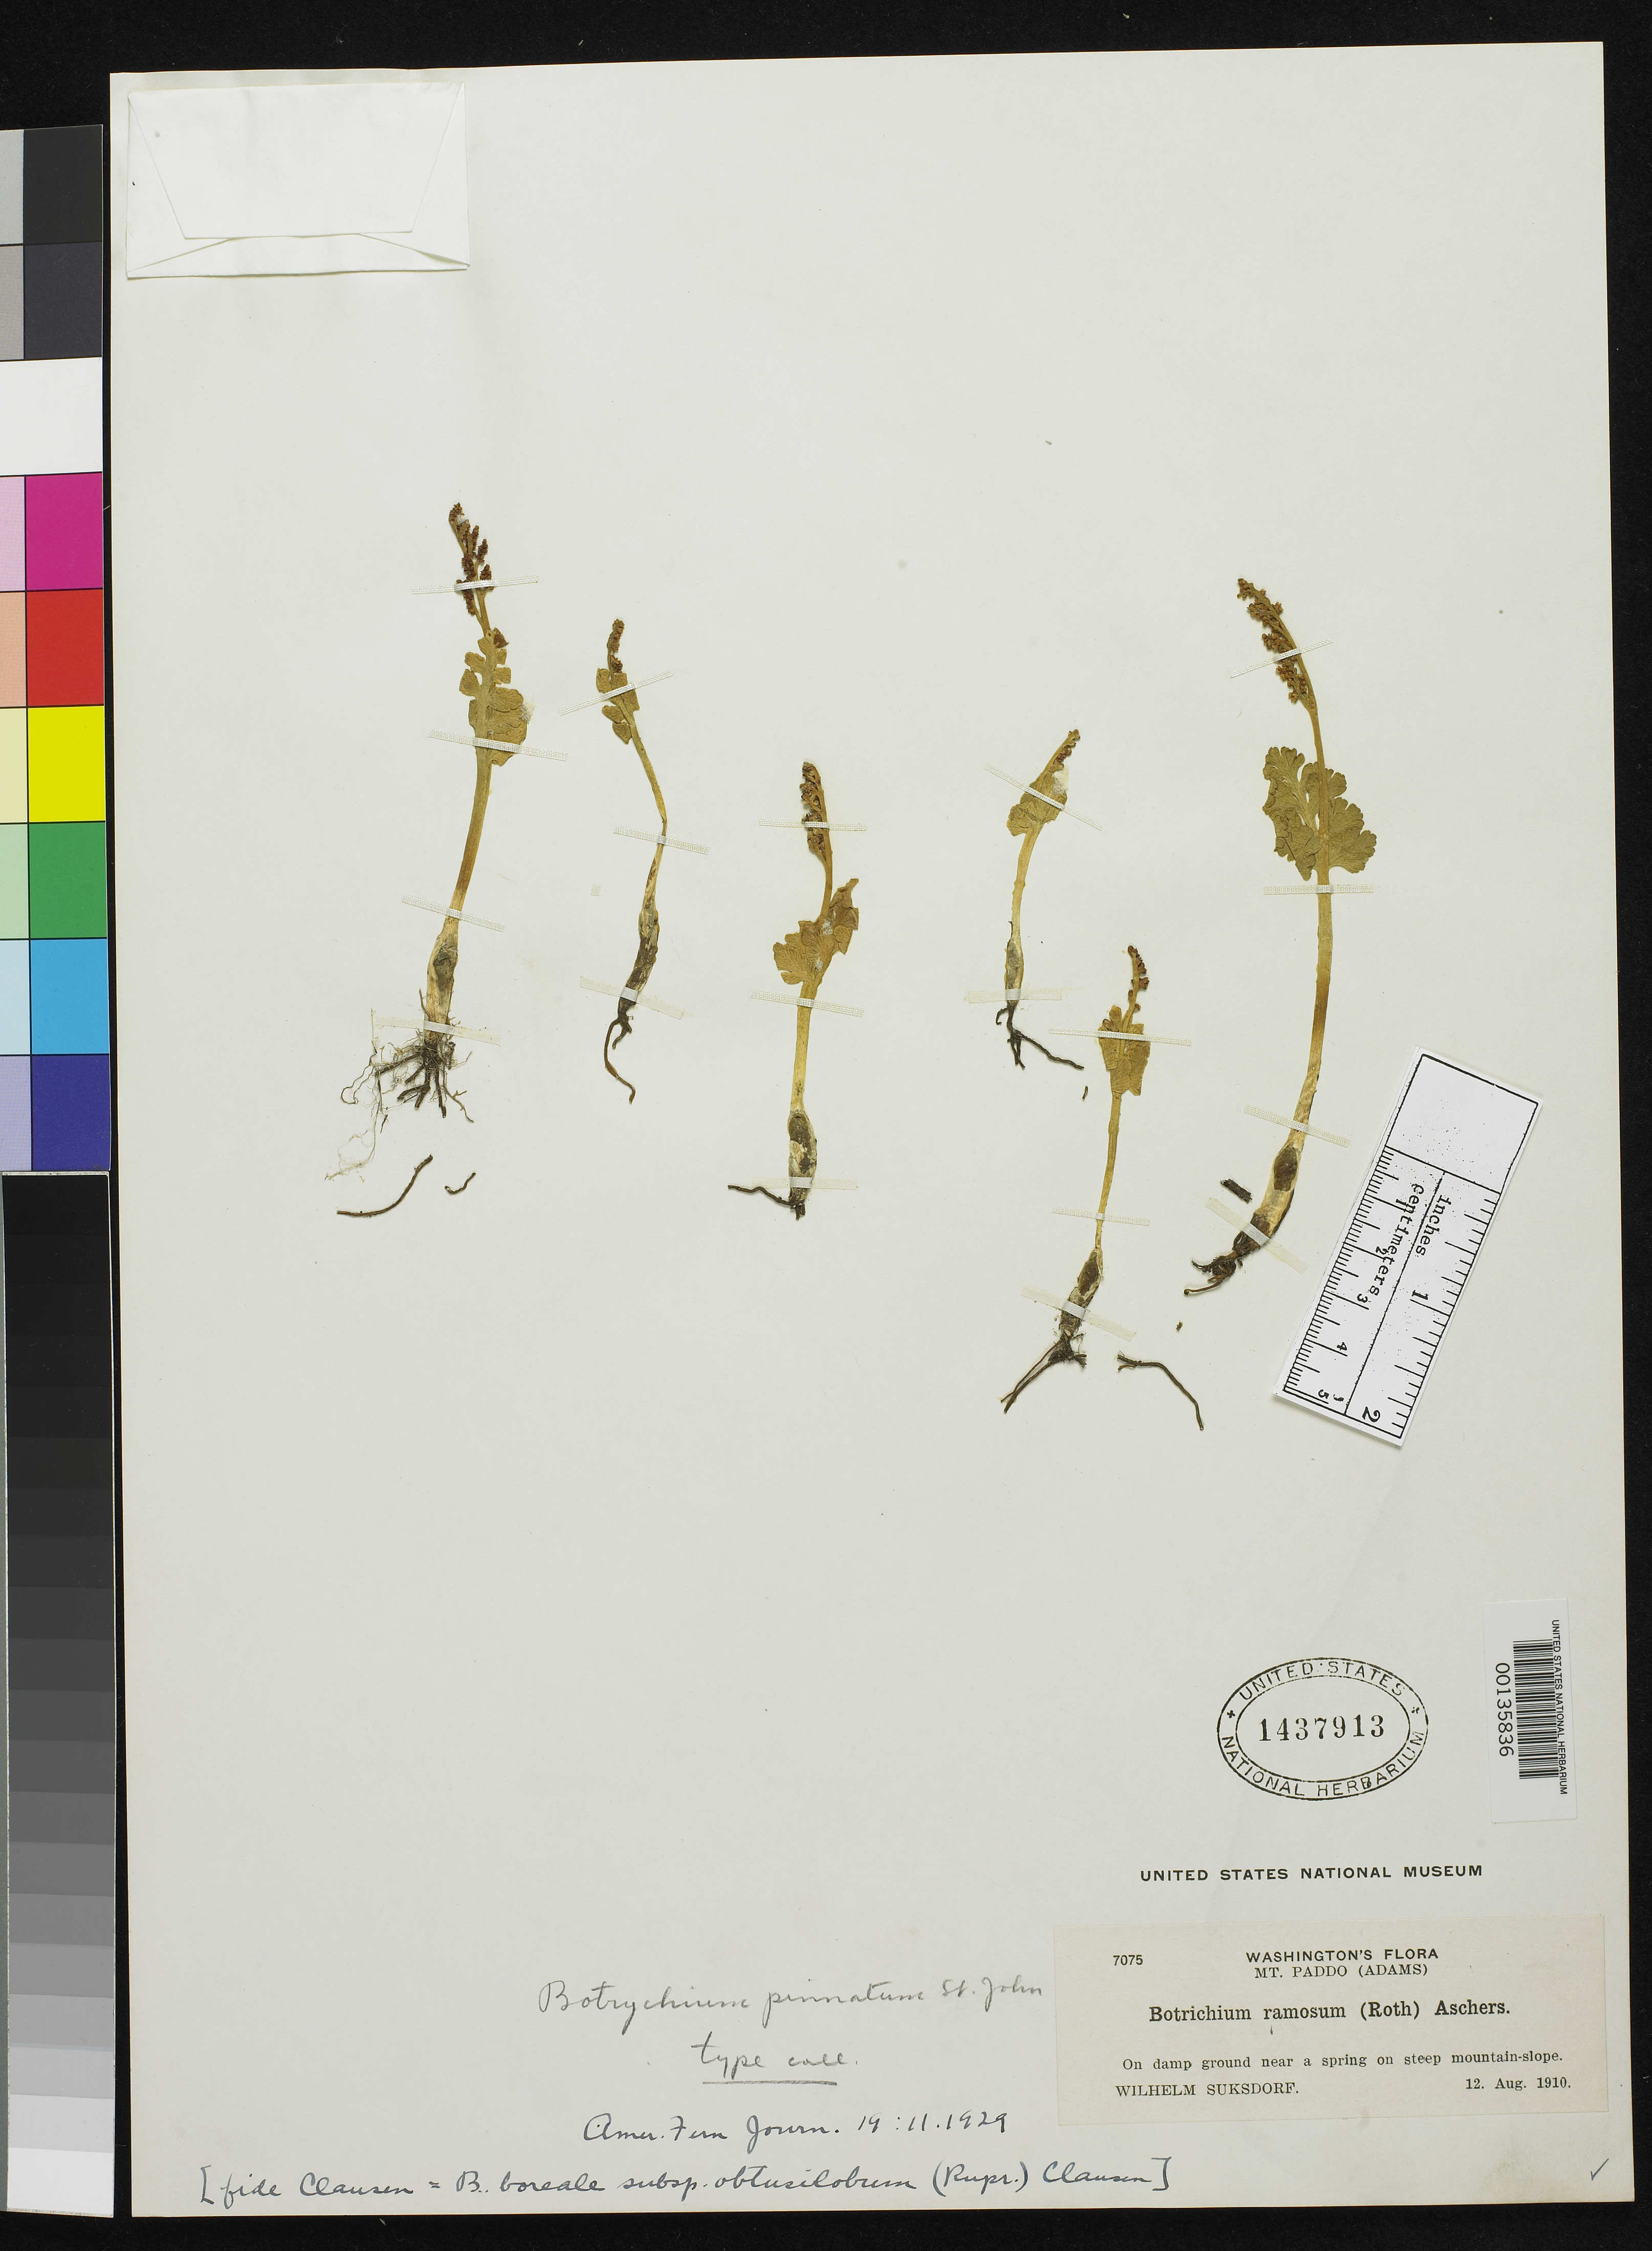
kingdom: Plantae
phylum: Tracheophyta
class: Polypodiopsida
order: Ophioglossales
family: Ophioglossaceae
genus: Botrychium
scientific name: Botrychium pinnatum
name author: H. St. John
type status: Type Collection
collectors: W. N. Suksdorf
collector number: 7075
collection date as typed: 12 Aug 1910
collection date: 1910-08-12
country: United States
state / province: Washington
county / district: Skamania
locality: Mt. Paddo (Adams).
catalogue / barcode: US 1437913